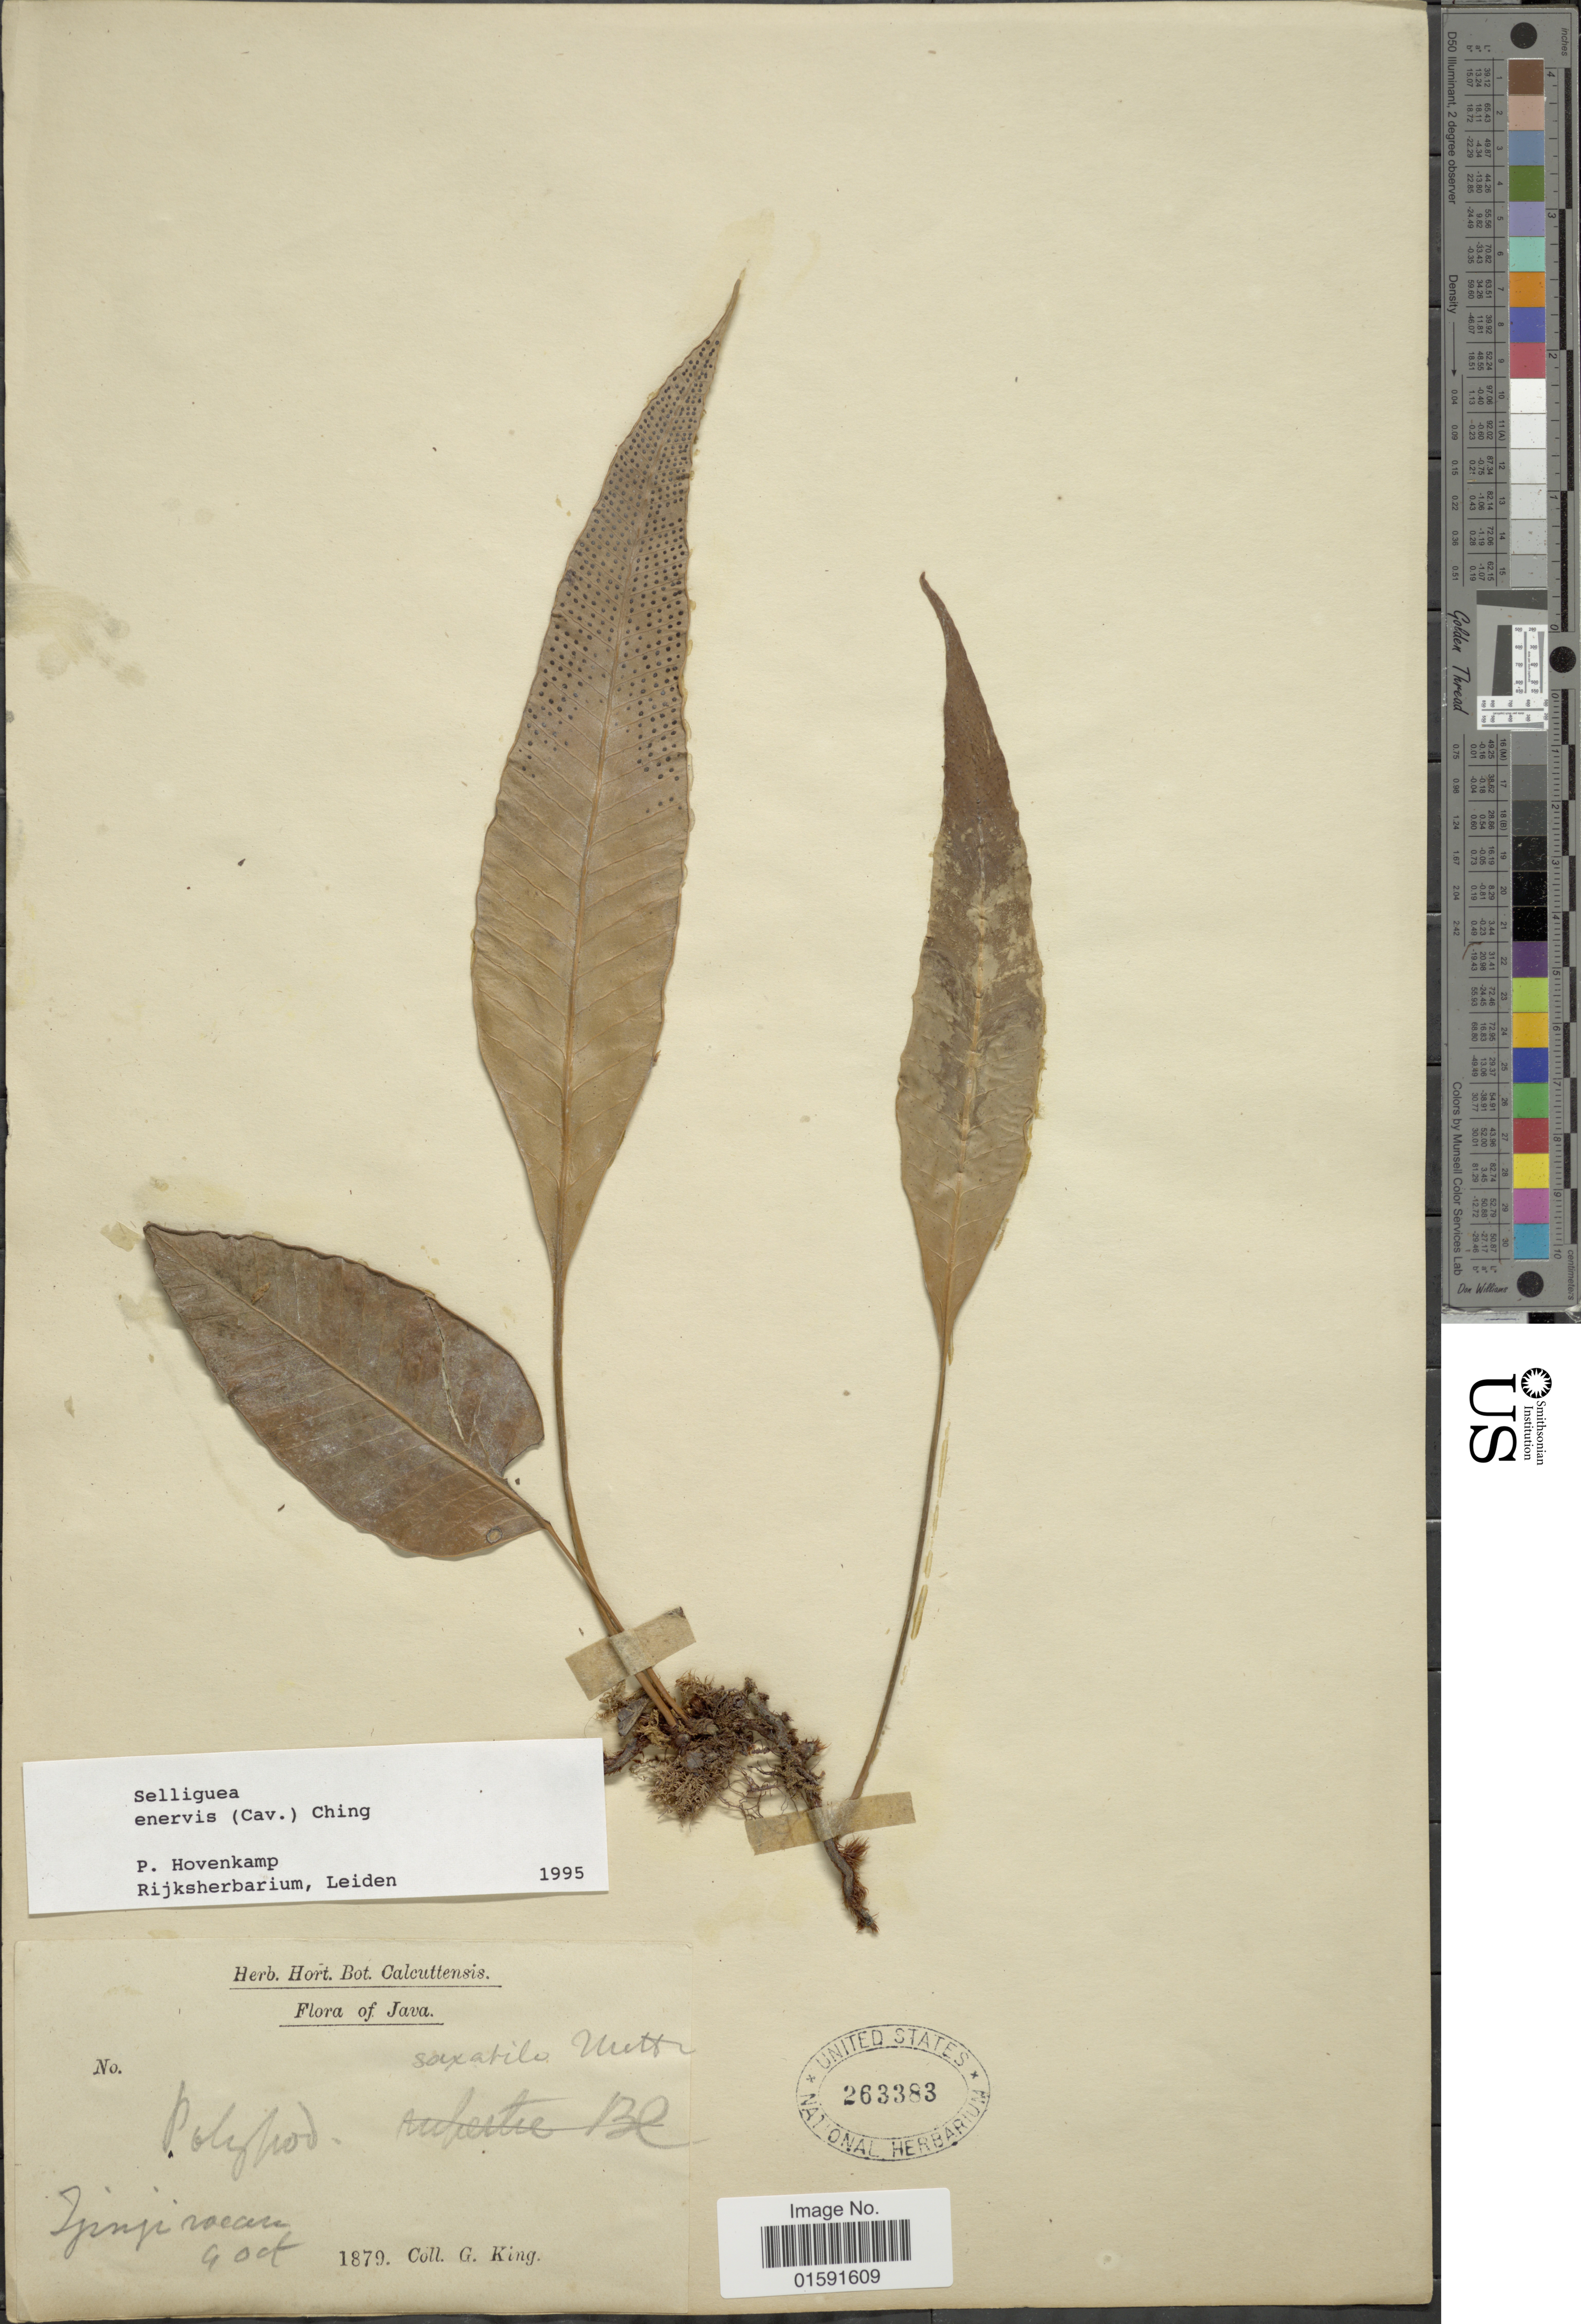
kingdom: Plantae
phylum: Tracheophyta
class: Polypodiopsida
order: Polypodiales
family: Polypodiaceae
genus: Selliguea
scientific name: Selliguea enervis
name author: (Cav.) Ching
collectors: G. King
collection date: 1879-10-09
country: Indonesia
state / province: Java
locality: Tsinje nocera [interpreted]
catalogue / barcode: US 263383